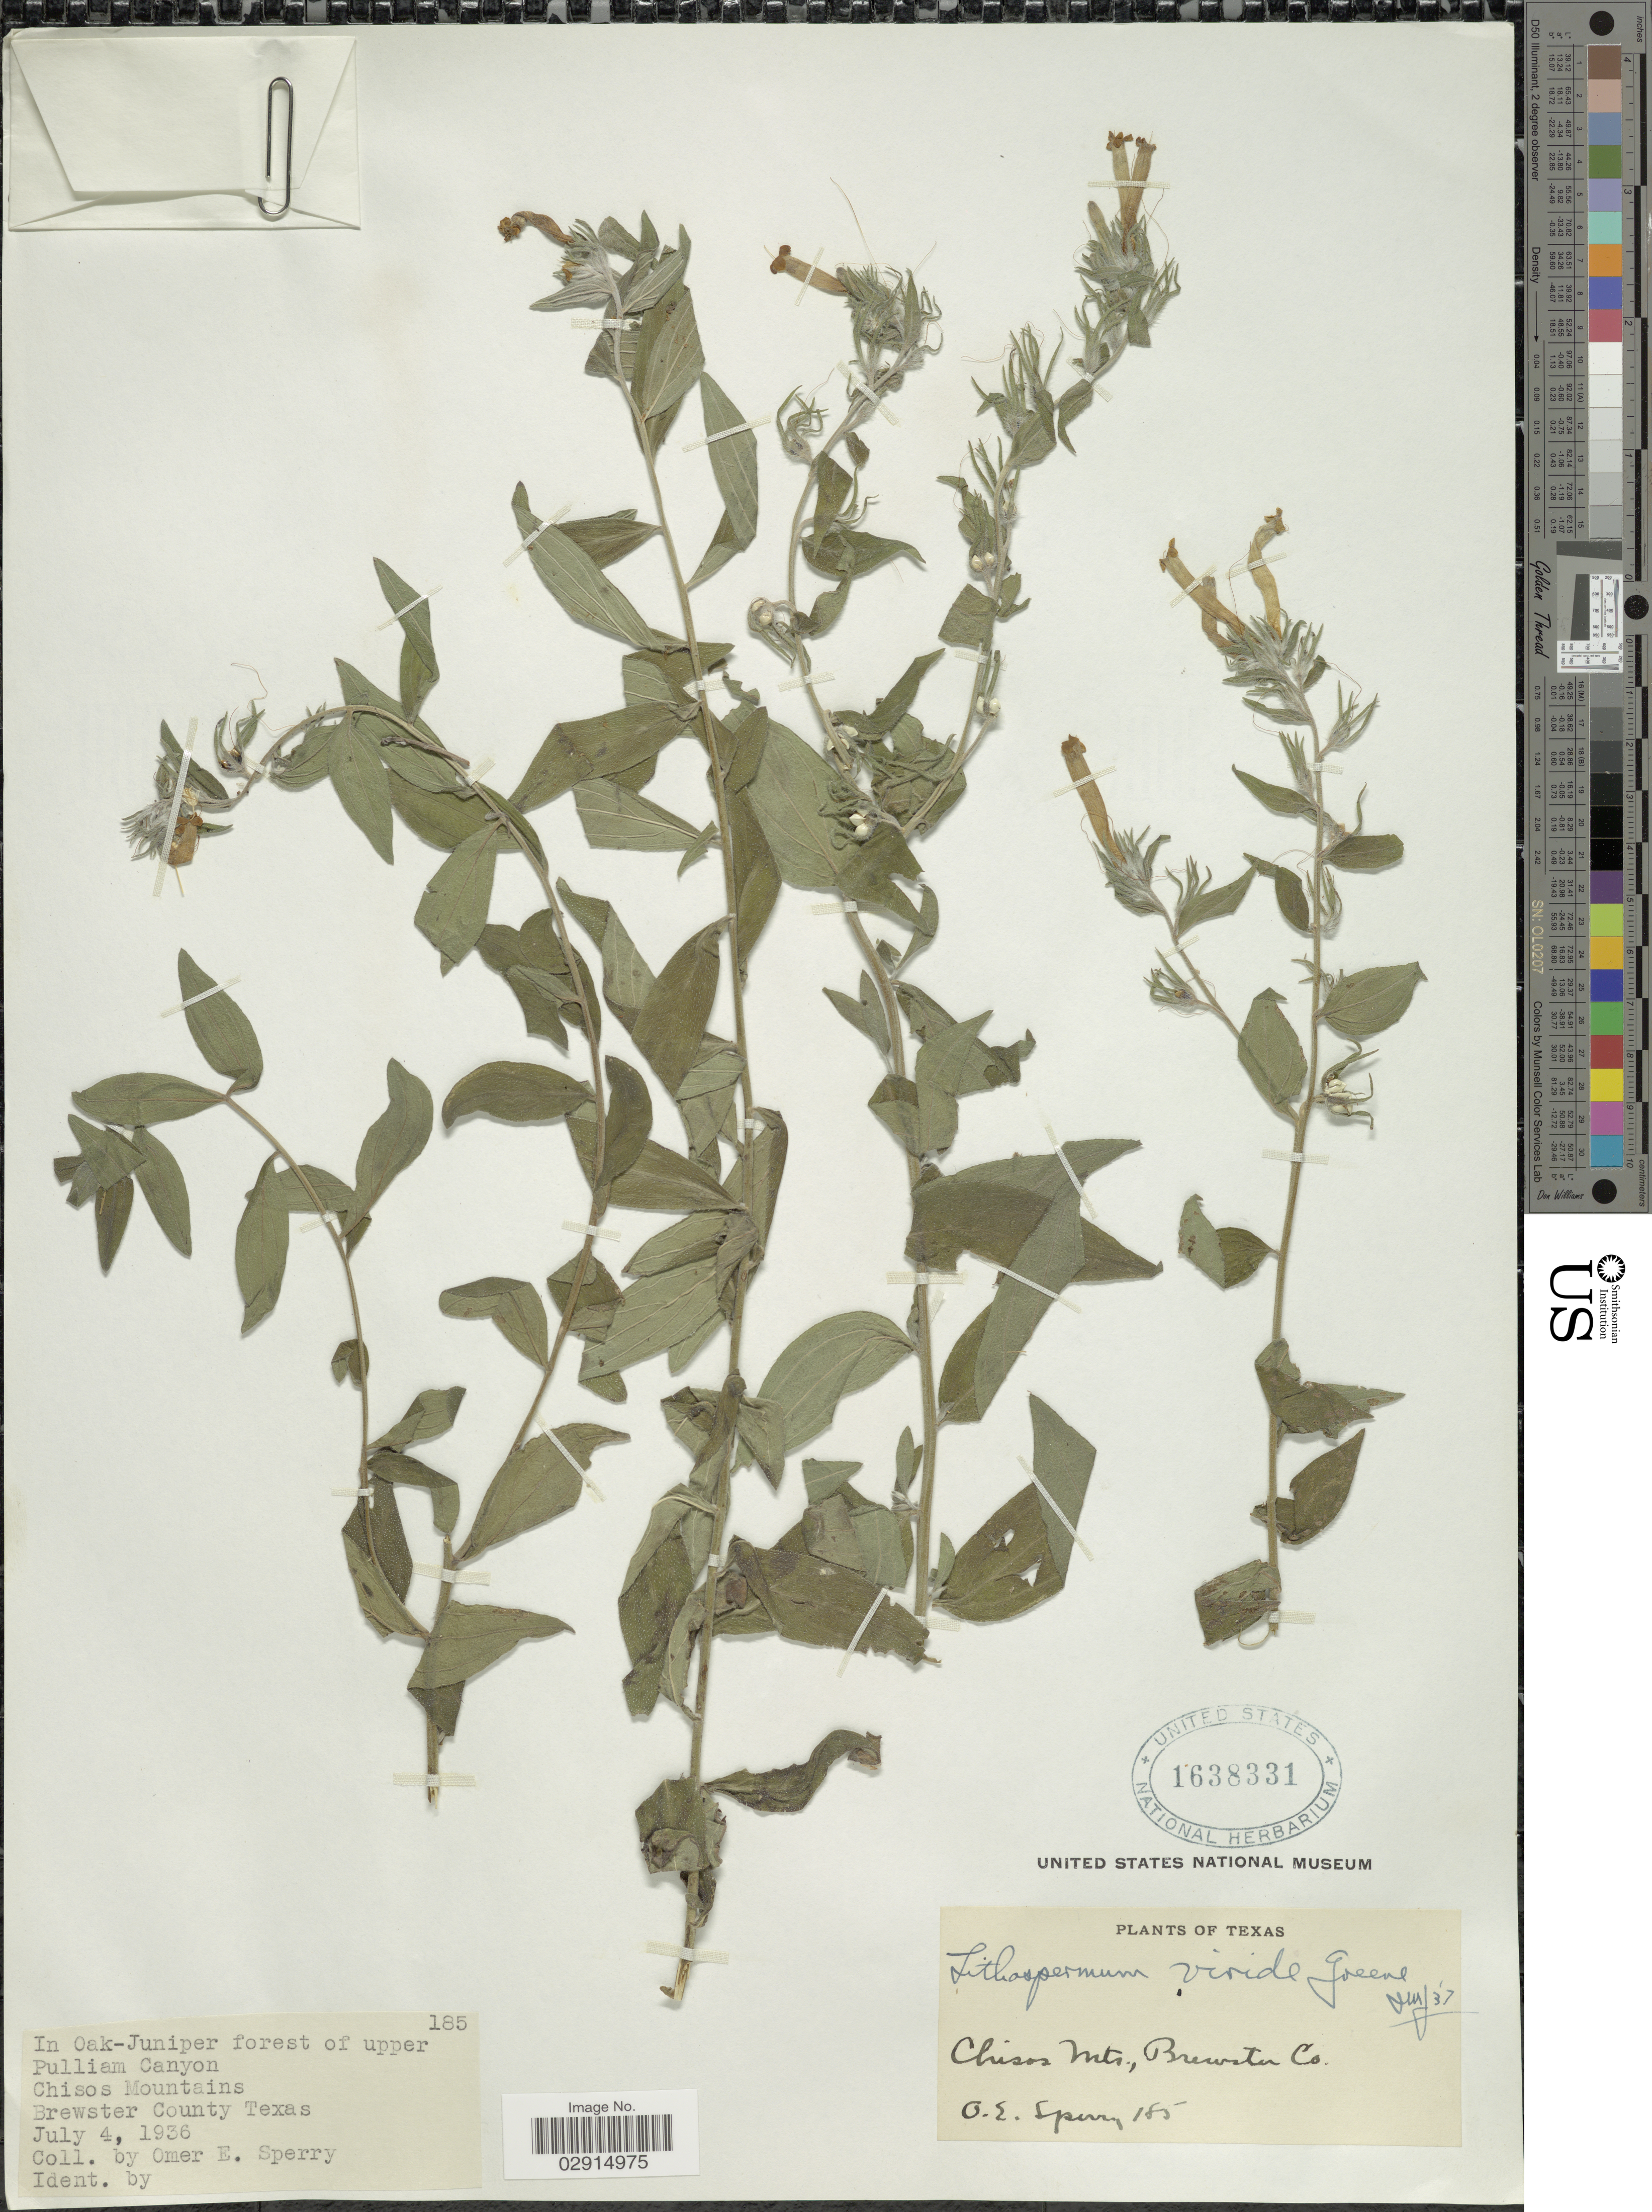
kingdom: Plantae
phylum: Tracheophyta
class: Magnoliopsida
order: Boraginales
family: Boraginaceae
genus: Lithospermum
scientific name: Lithospermum viride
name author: Greene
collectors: O. E. Sperry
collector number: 185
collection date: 1936-07-04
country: United States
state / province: Texas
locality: In Oak-Juniper forest of upper Pulliam Canyon. Chisos Mountains. Brewster County Texas.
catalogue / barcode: US 1638331